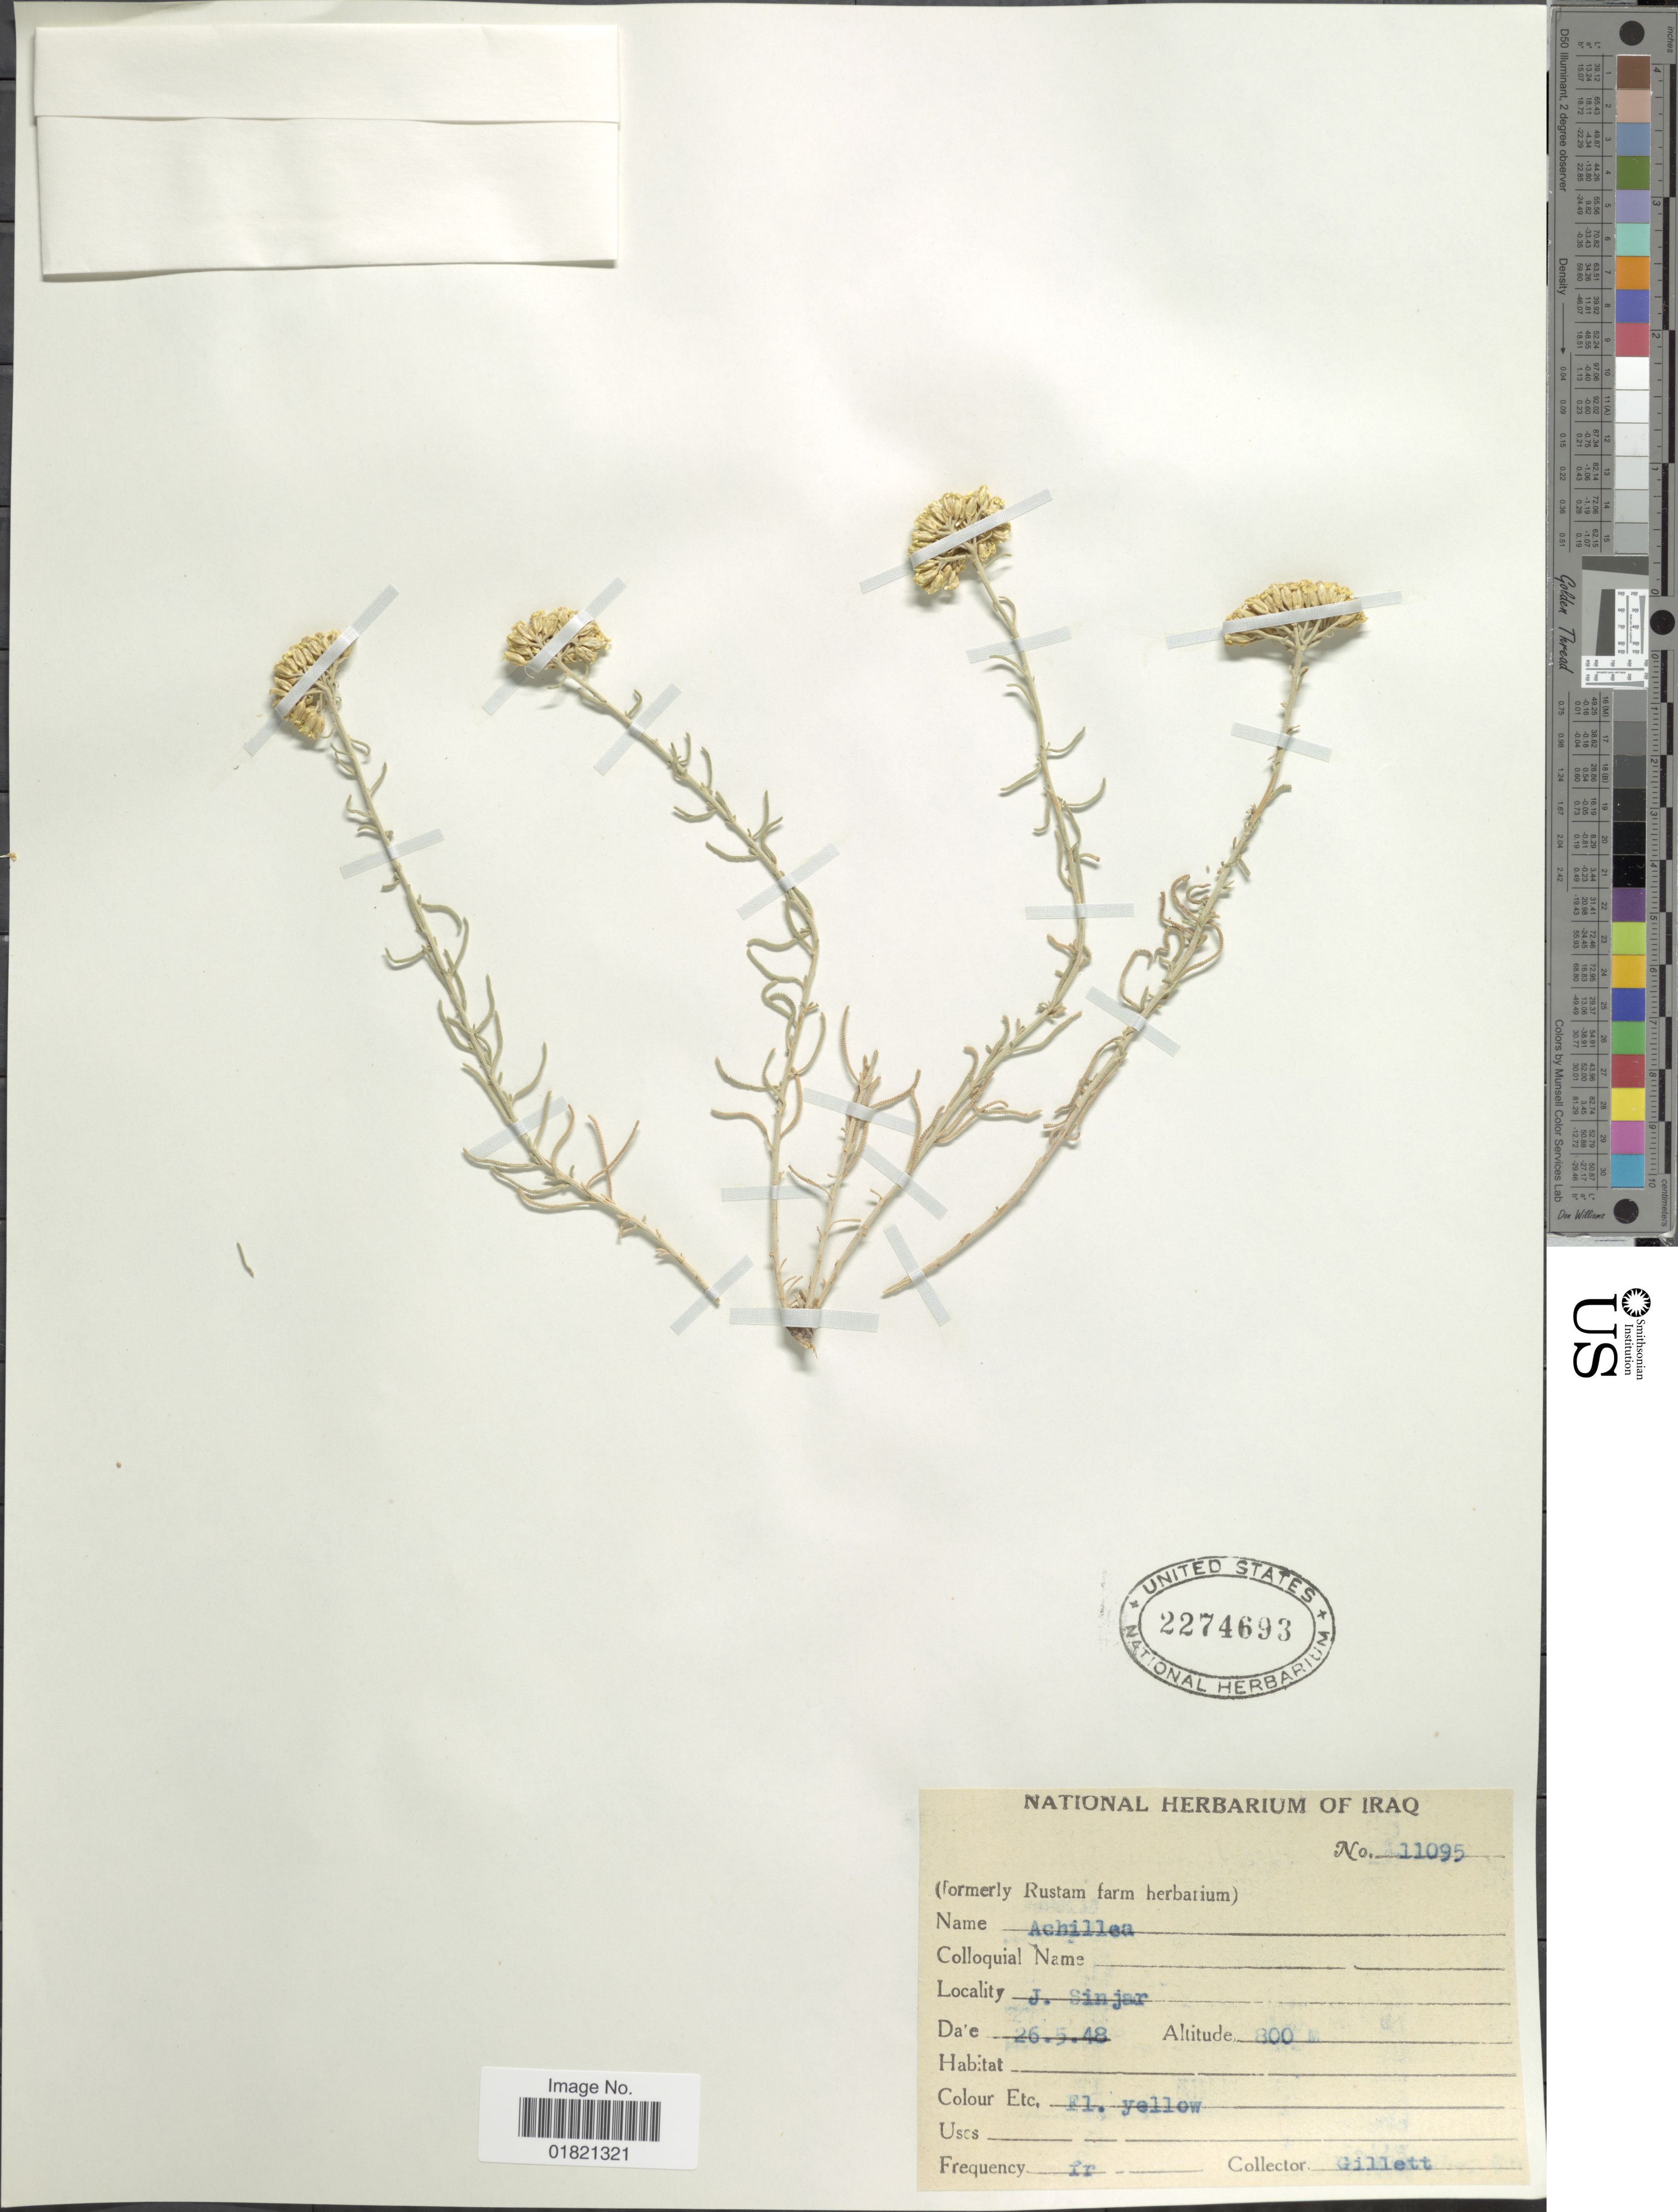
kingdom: Plantae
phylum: Tracheophyta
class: Magnoliopsida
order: Asterales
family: Asteraceae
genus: Achillea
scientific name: Achillea sp.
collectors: Gillett, --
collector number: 11095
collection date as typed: Transcribed d/m/y: 26/5/48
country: Iraq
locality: J. Sinjar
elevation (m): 800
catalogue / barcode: US 2274693